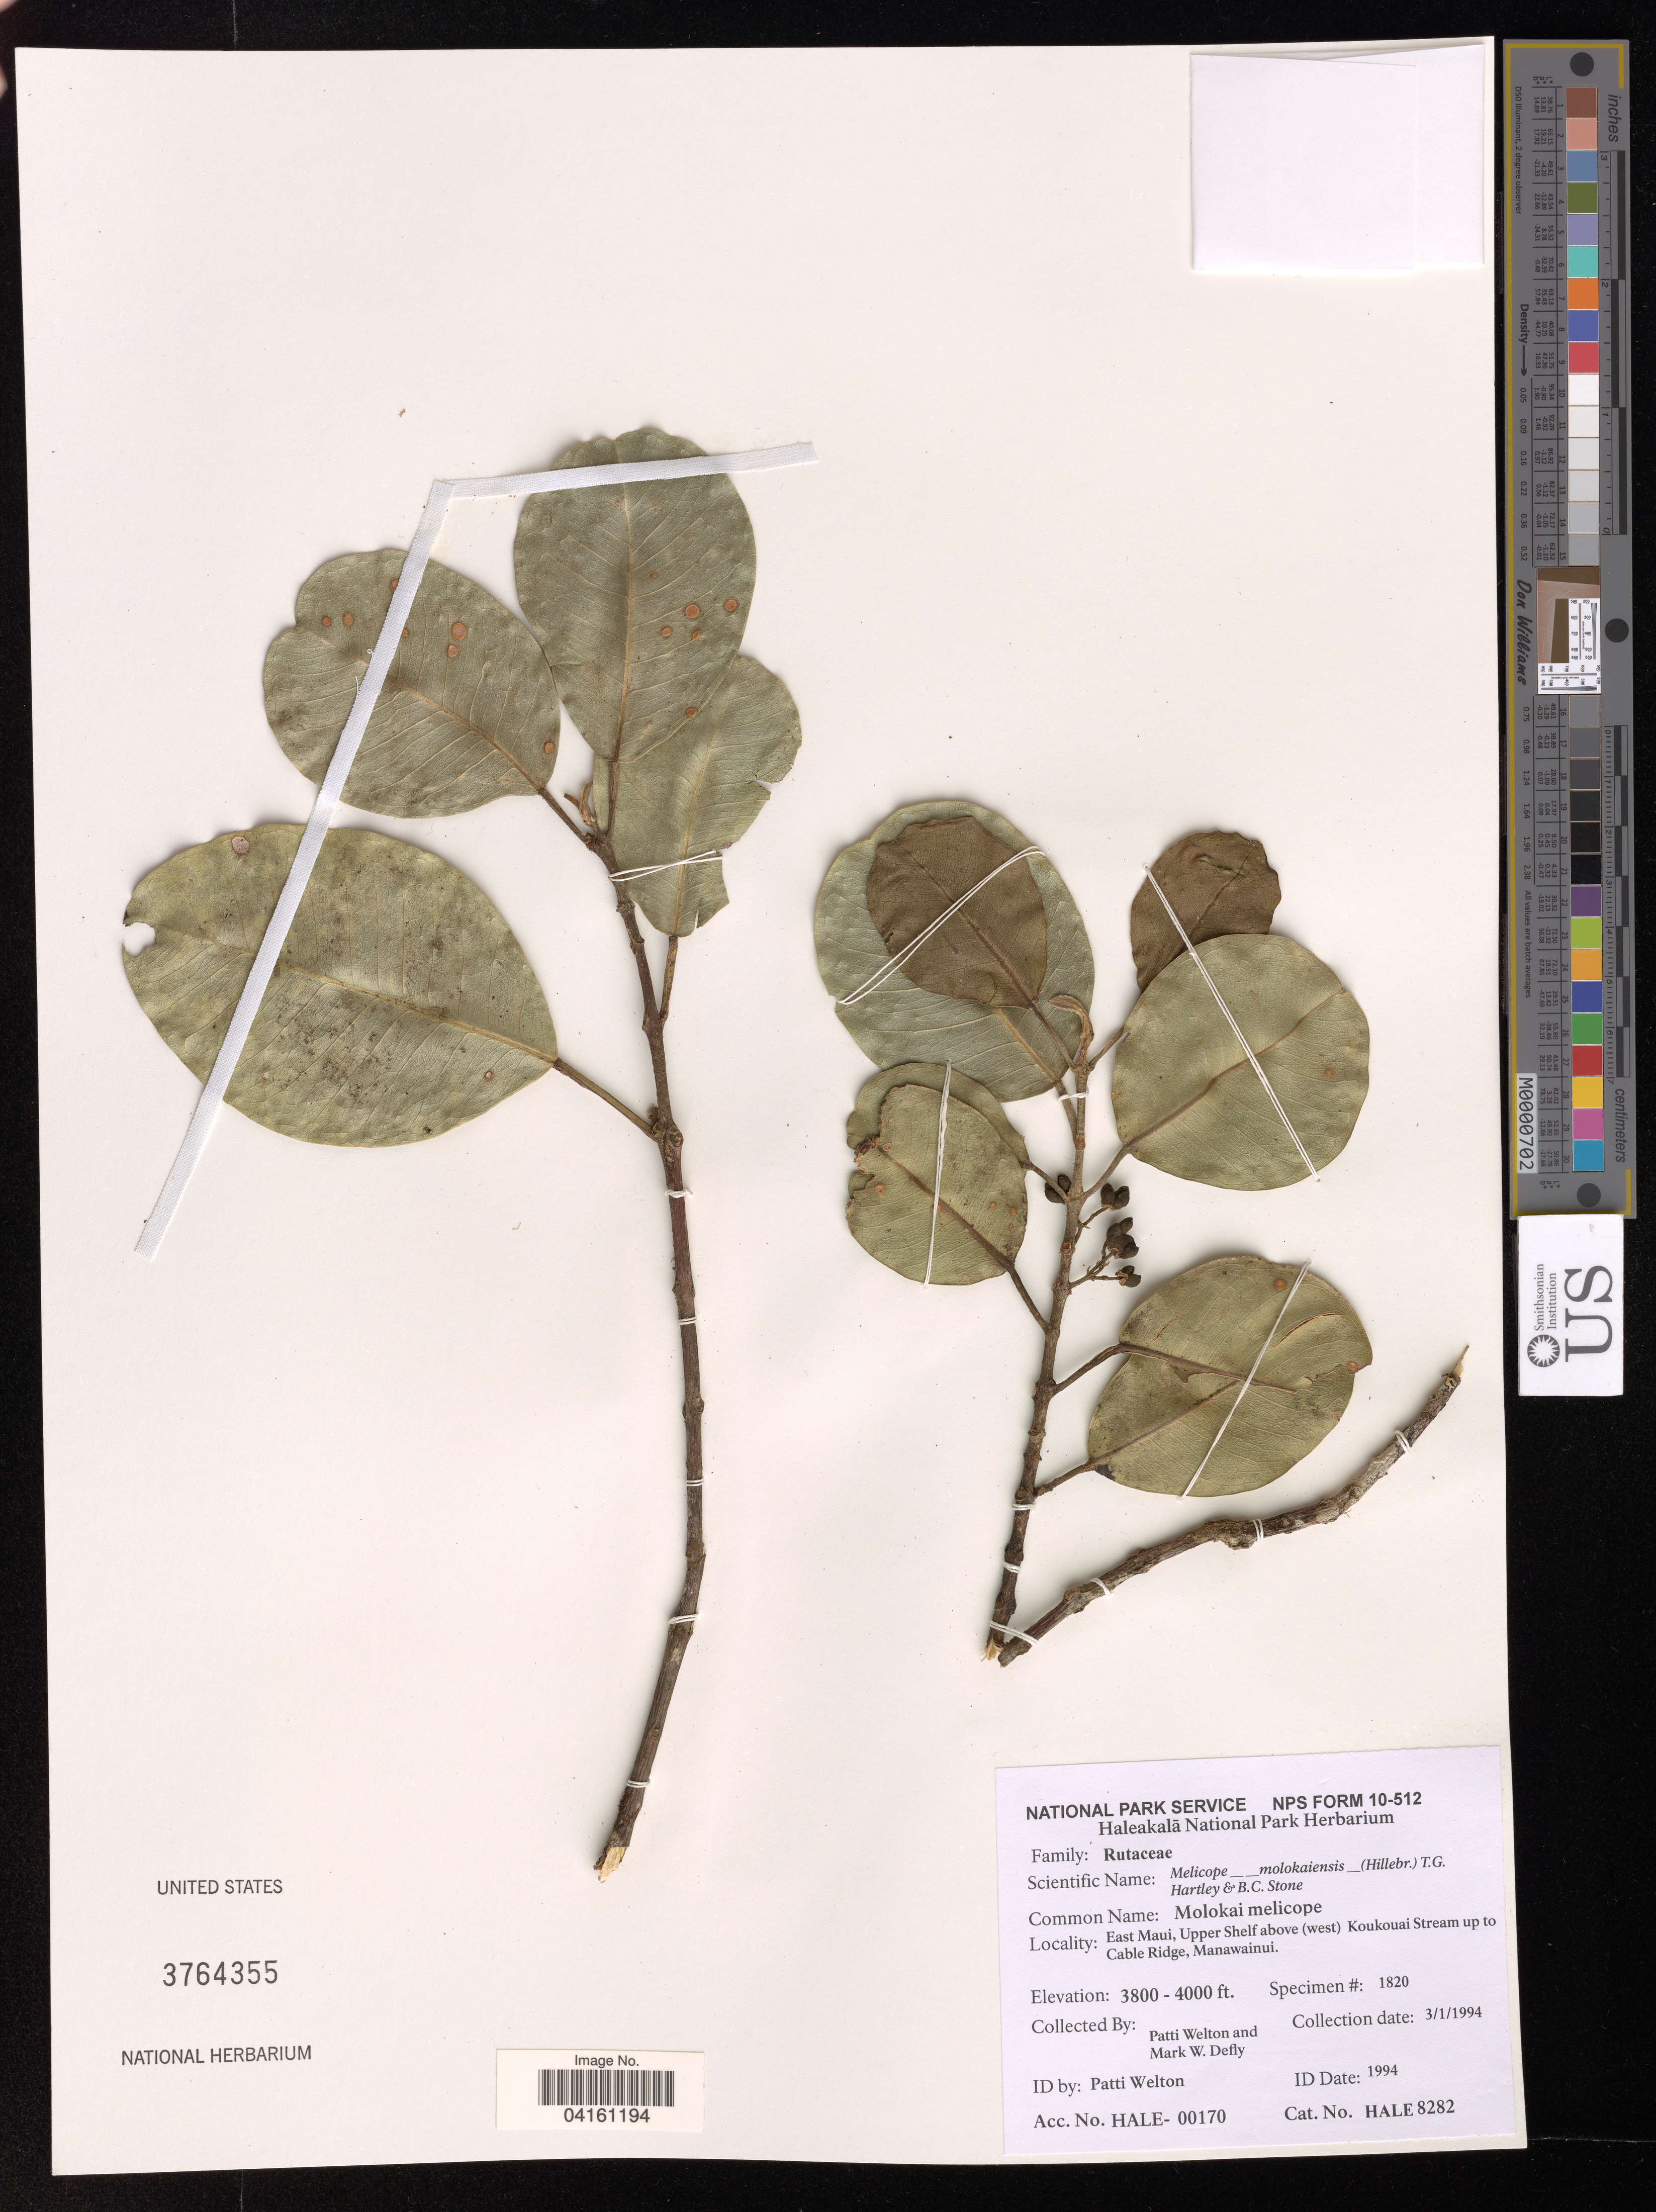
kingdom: Plantae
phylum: Tracheophyta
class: Magnoliopsida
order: Sapindales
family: Rutaceae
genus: Melicope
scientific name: Melicope molokaiensis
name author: (Hillebr.) T.G. Hartley & B.C. Stone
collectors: P. Welton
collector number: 1820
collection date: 1994-01-03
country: United States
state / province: Hawaii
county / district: Maui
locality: East Maui, Upper Shelf above (west) Koukouai Stream up to Cable Ridge, Manawainui.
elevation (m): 1158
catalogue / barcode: US 3764355